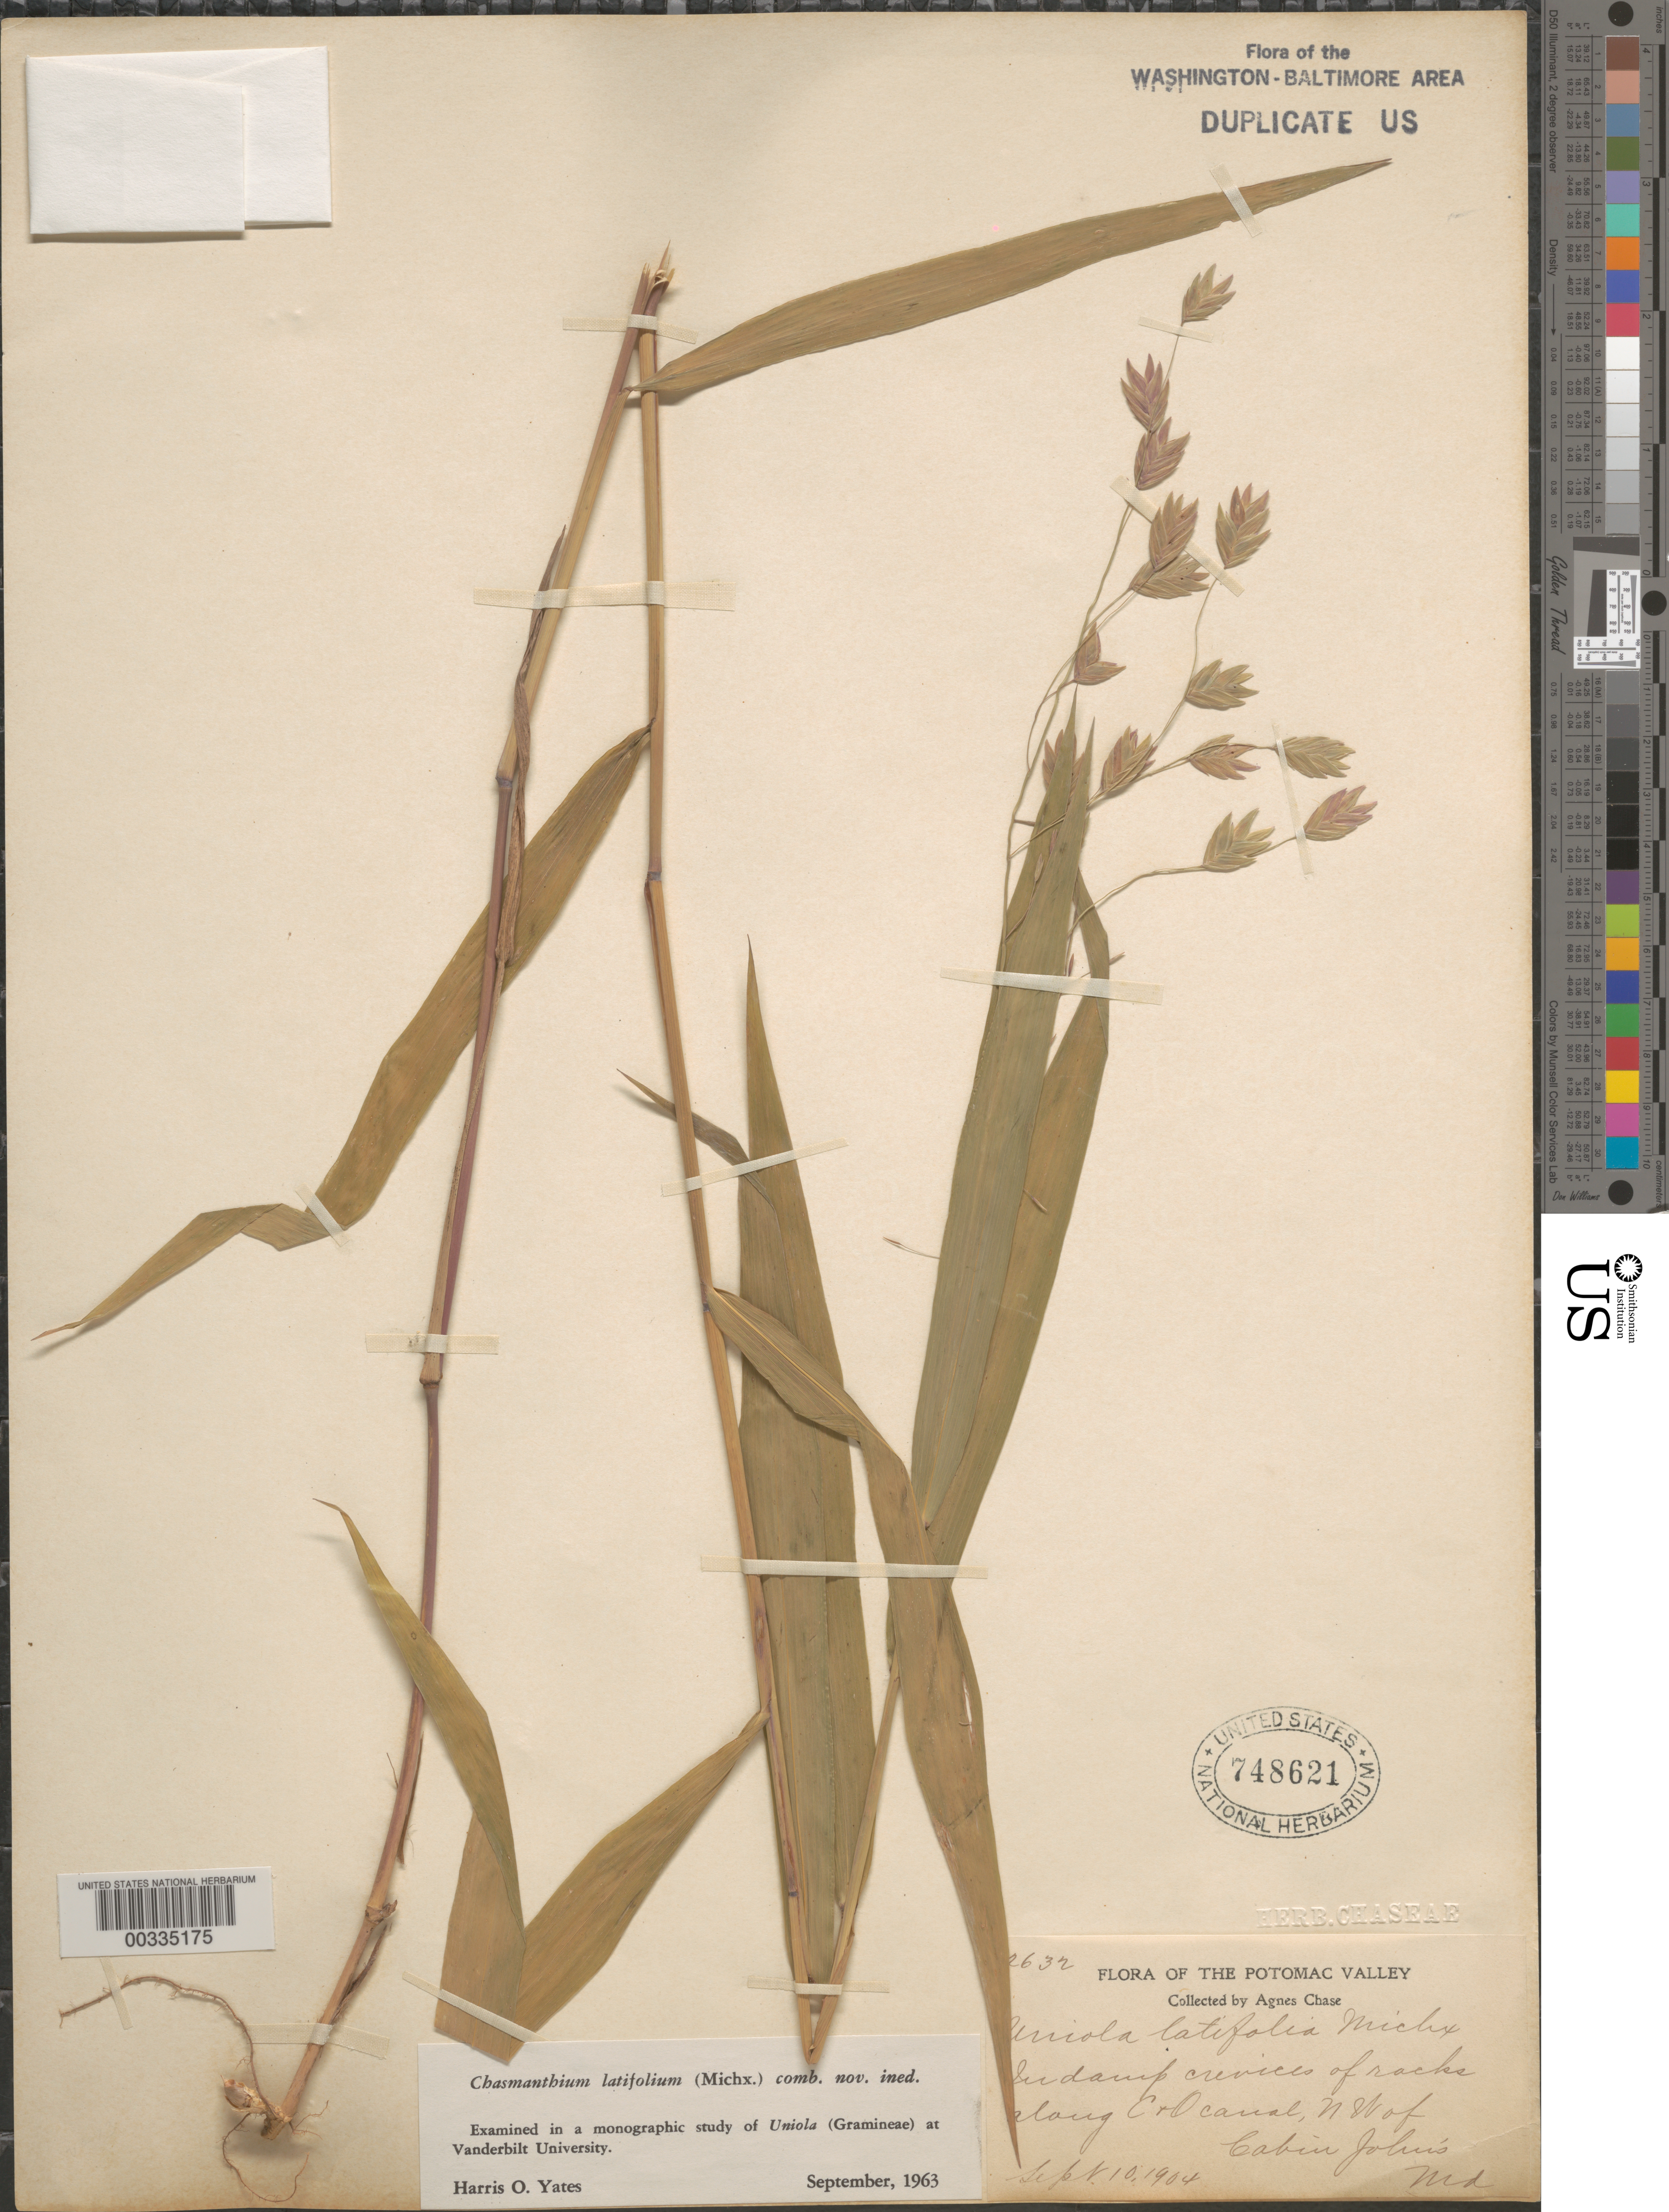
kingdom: Plantae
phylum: Tracheophyta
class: Liliopsida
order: Poales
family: Poaceae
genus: Chasmanthium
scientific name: Chasmanthium latifolium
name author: (Michx.) H.O. Yates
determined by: Yates, H. O.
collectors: A. Chase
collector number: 2632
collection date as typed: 10 Sep 1904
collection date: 1904-09-10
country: United States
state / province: Maryland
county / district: Montgomery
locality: Along C&O Canal, NW of Cabin John's C. & O. Canal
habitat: In damp crevices of rocks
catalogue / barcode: US 748621